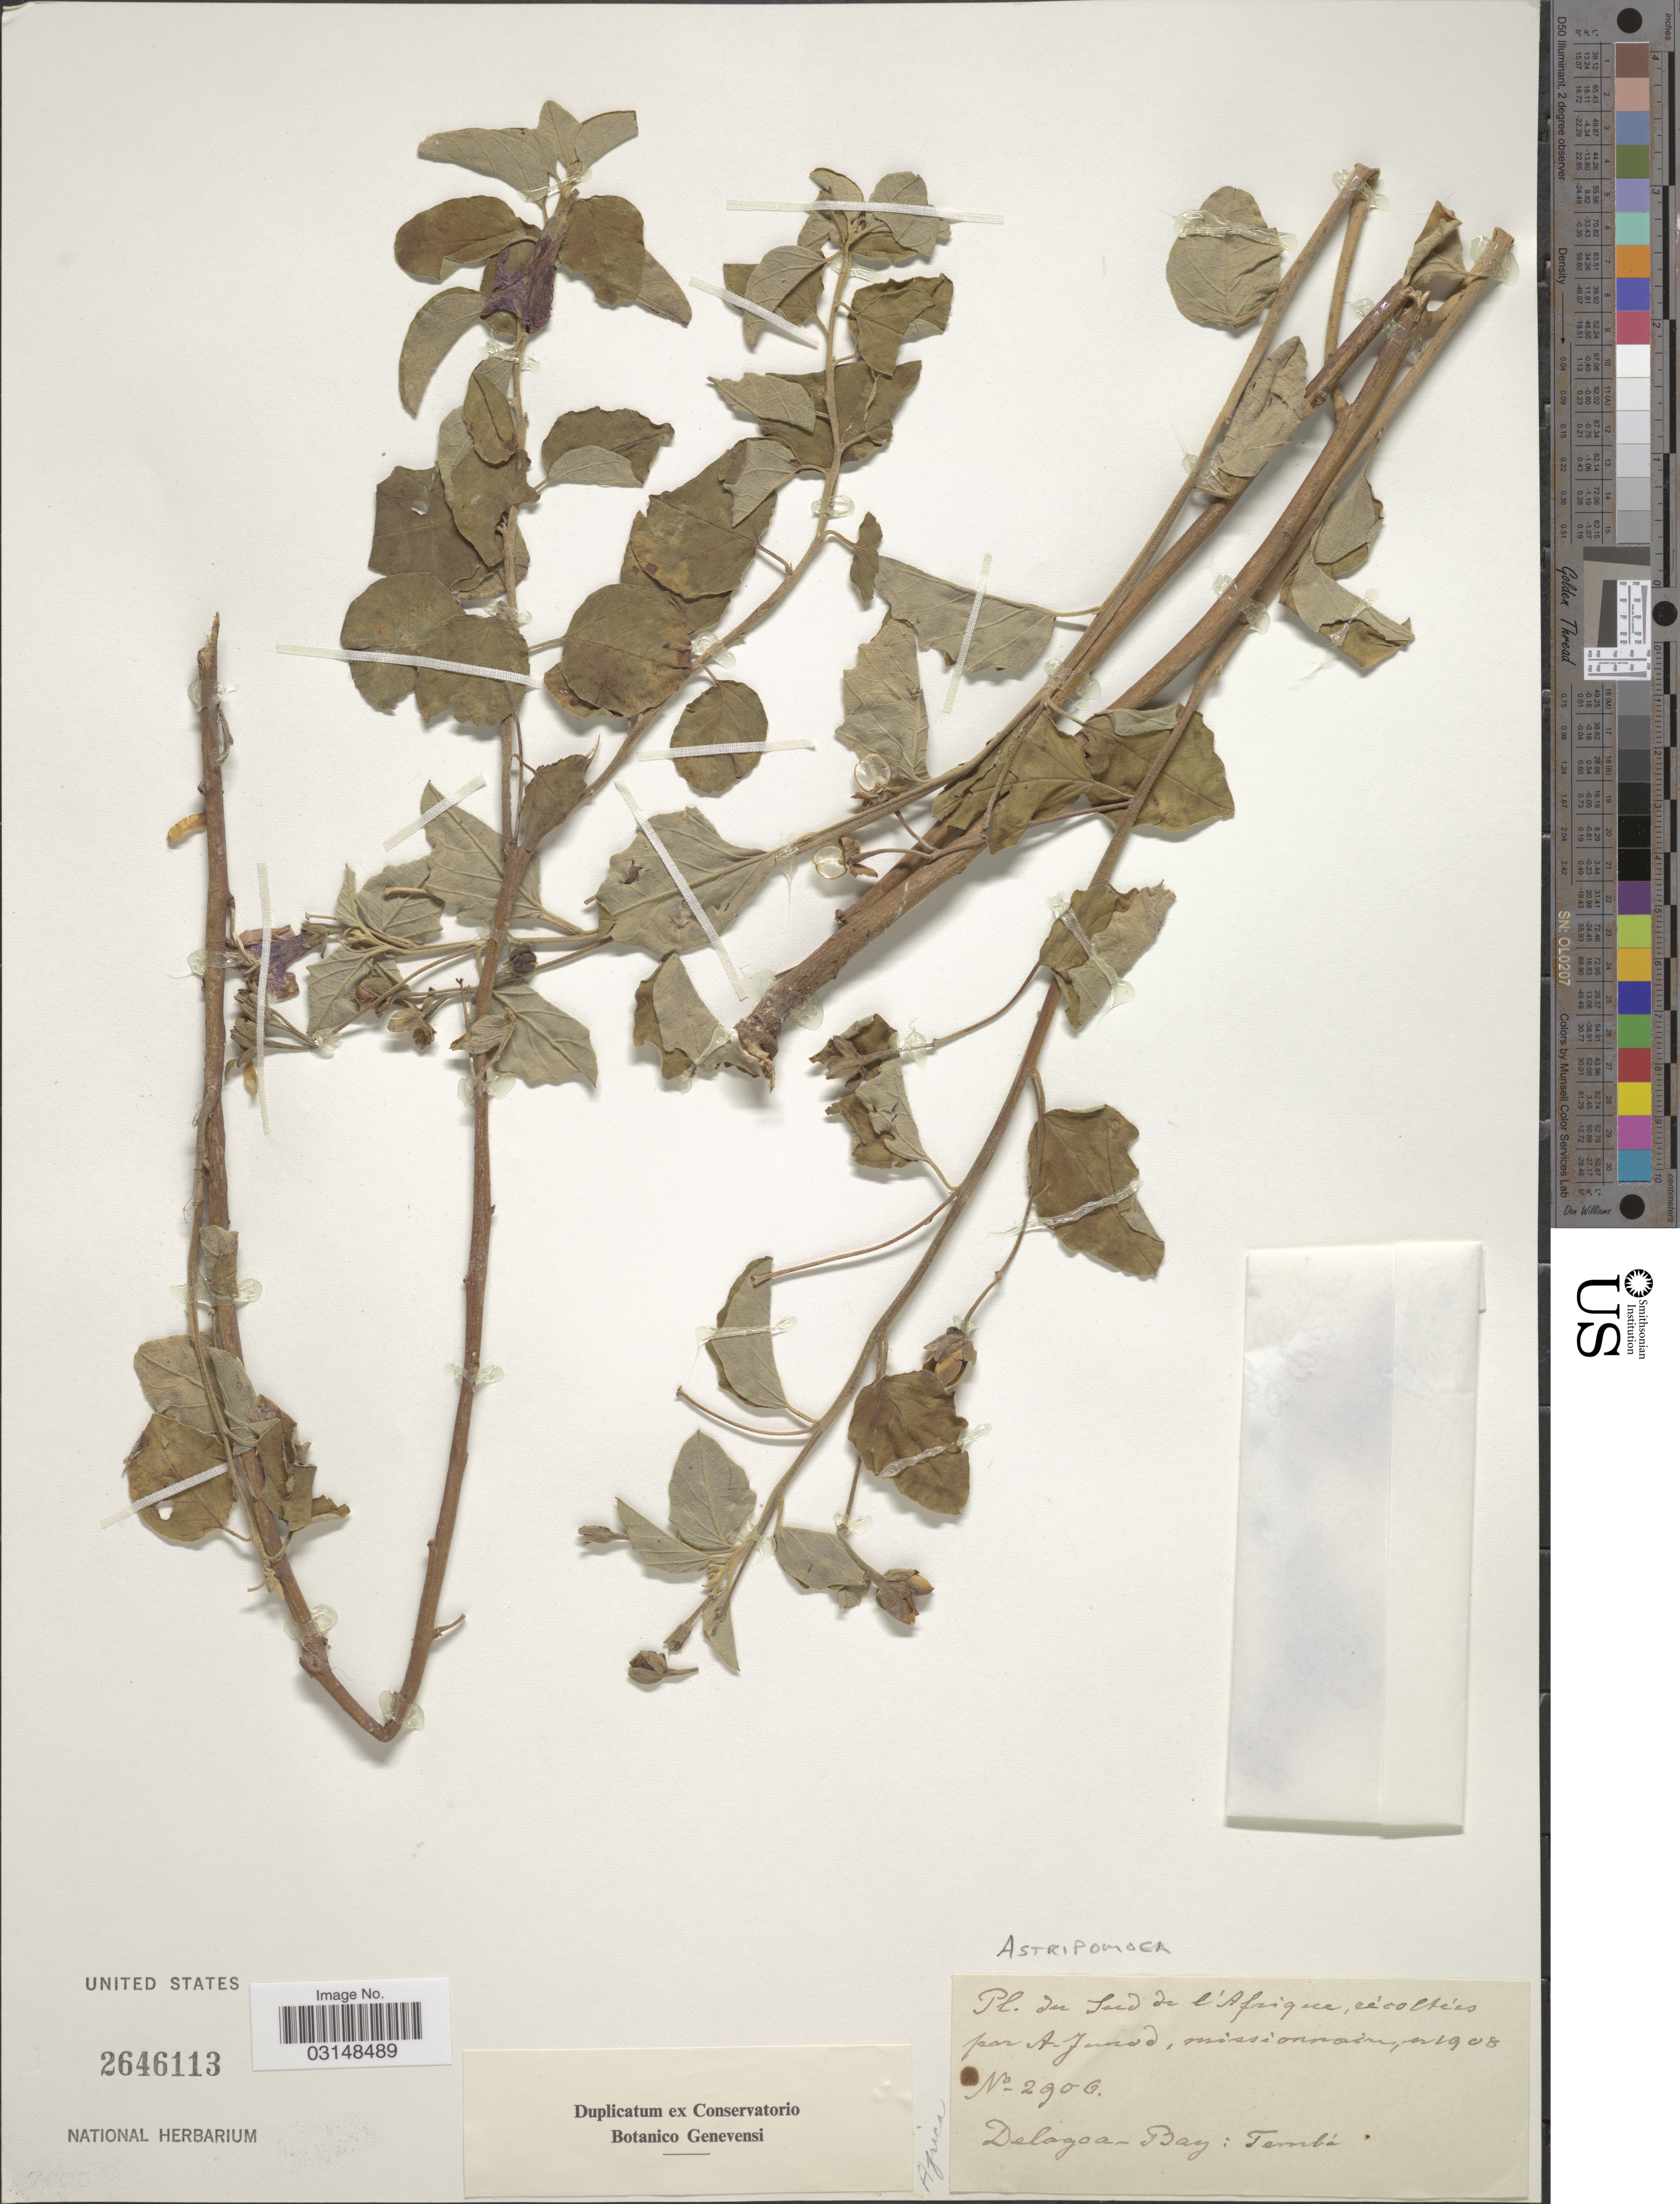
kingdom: Plantae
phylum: Tracheophyta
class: Magnoliopsida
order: Solanales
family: Convolvulaceae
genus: Astripomoea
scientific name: Astripomoea sp.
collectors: A. Junod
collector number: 2906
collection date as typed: Transcribed d/m/y: /8/8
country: South Africa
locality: Delagoa Bay: Tembá.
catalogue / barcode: US 2646113